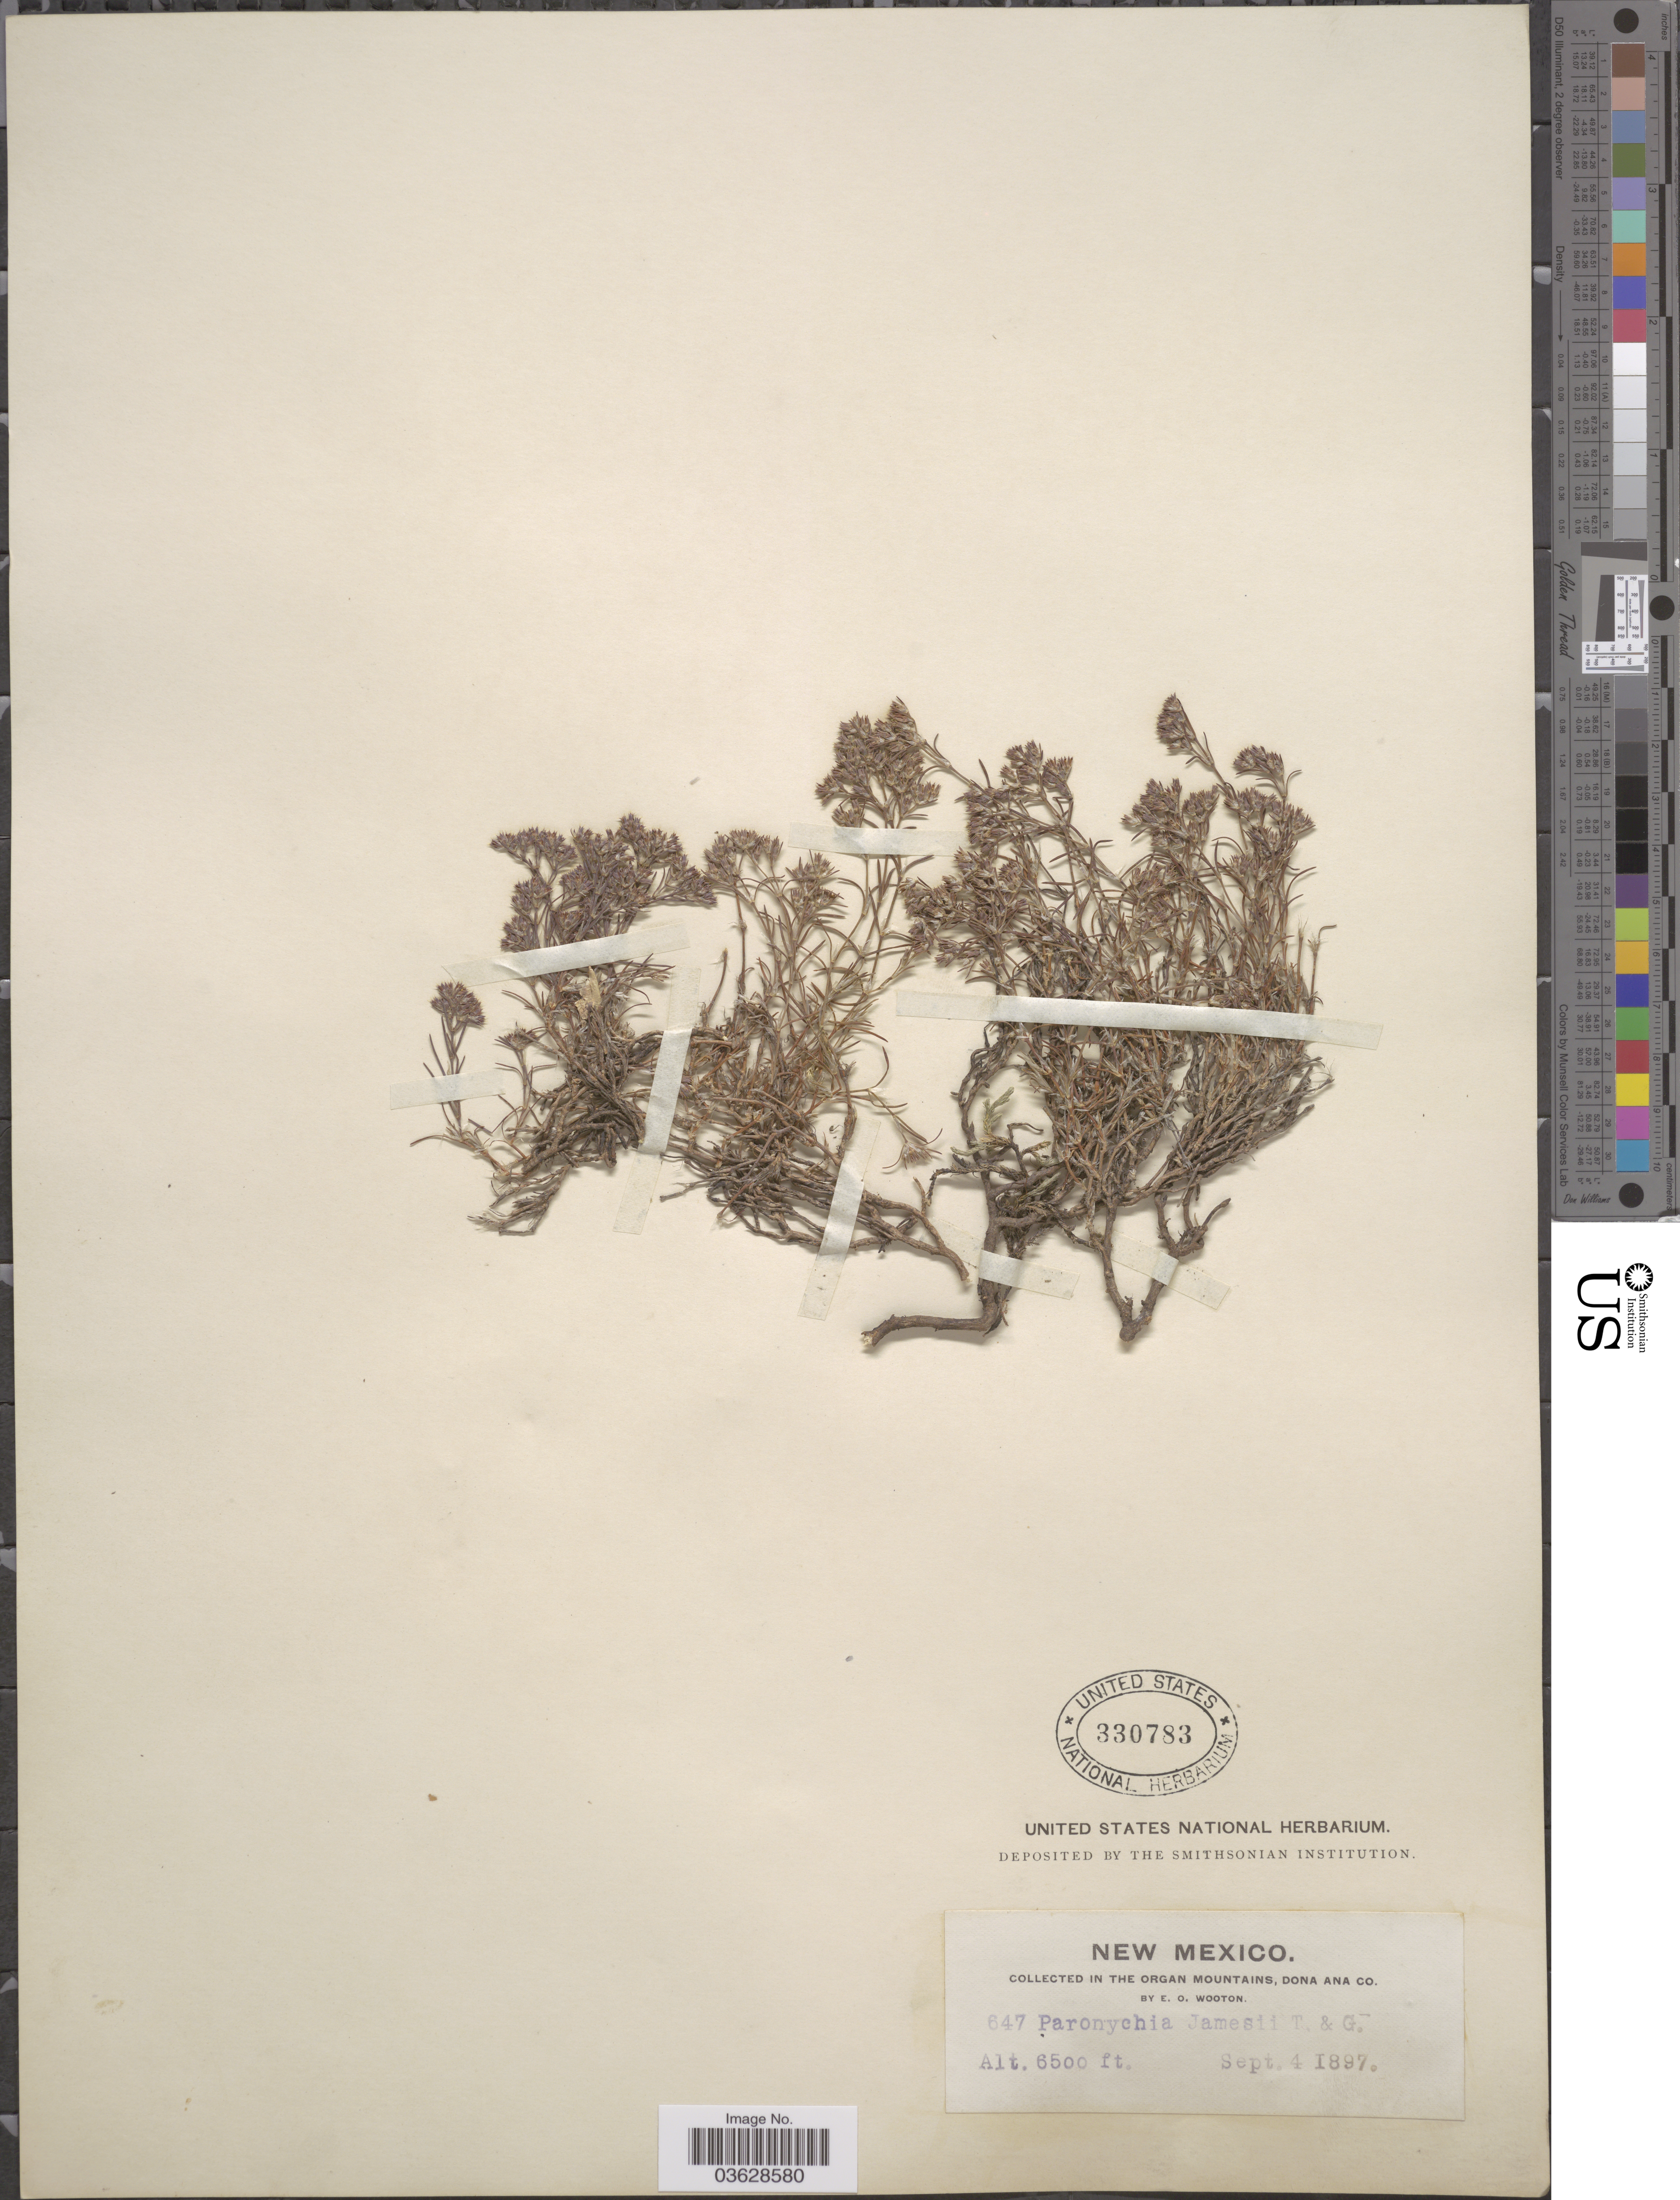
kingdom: Plantae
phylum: Tracheophyta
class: Magnoliopsida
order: Caryophyllales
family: Caryophyllaceae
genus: Paronychia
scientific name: Paronychia jamesii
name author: Torr. & A. Gray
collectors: E. O. Wooton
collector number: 647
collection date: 1897-09-04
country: United States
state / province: New Mexico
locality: In the Organ Mountains, Dona Ana Co.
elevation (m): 1981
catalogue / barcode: US 330783